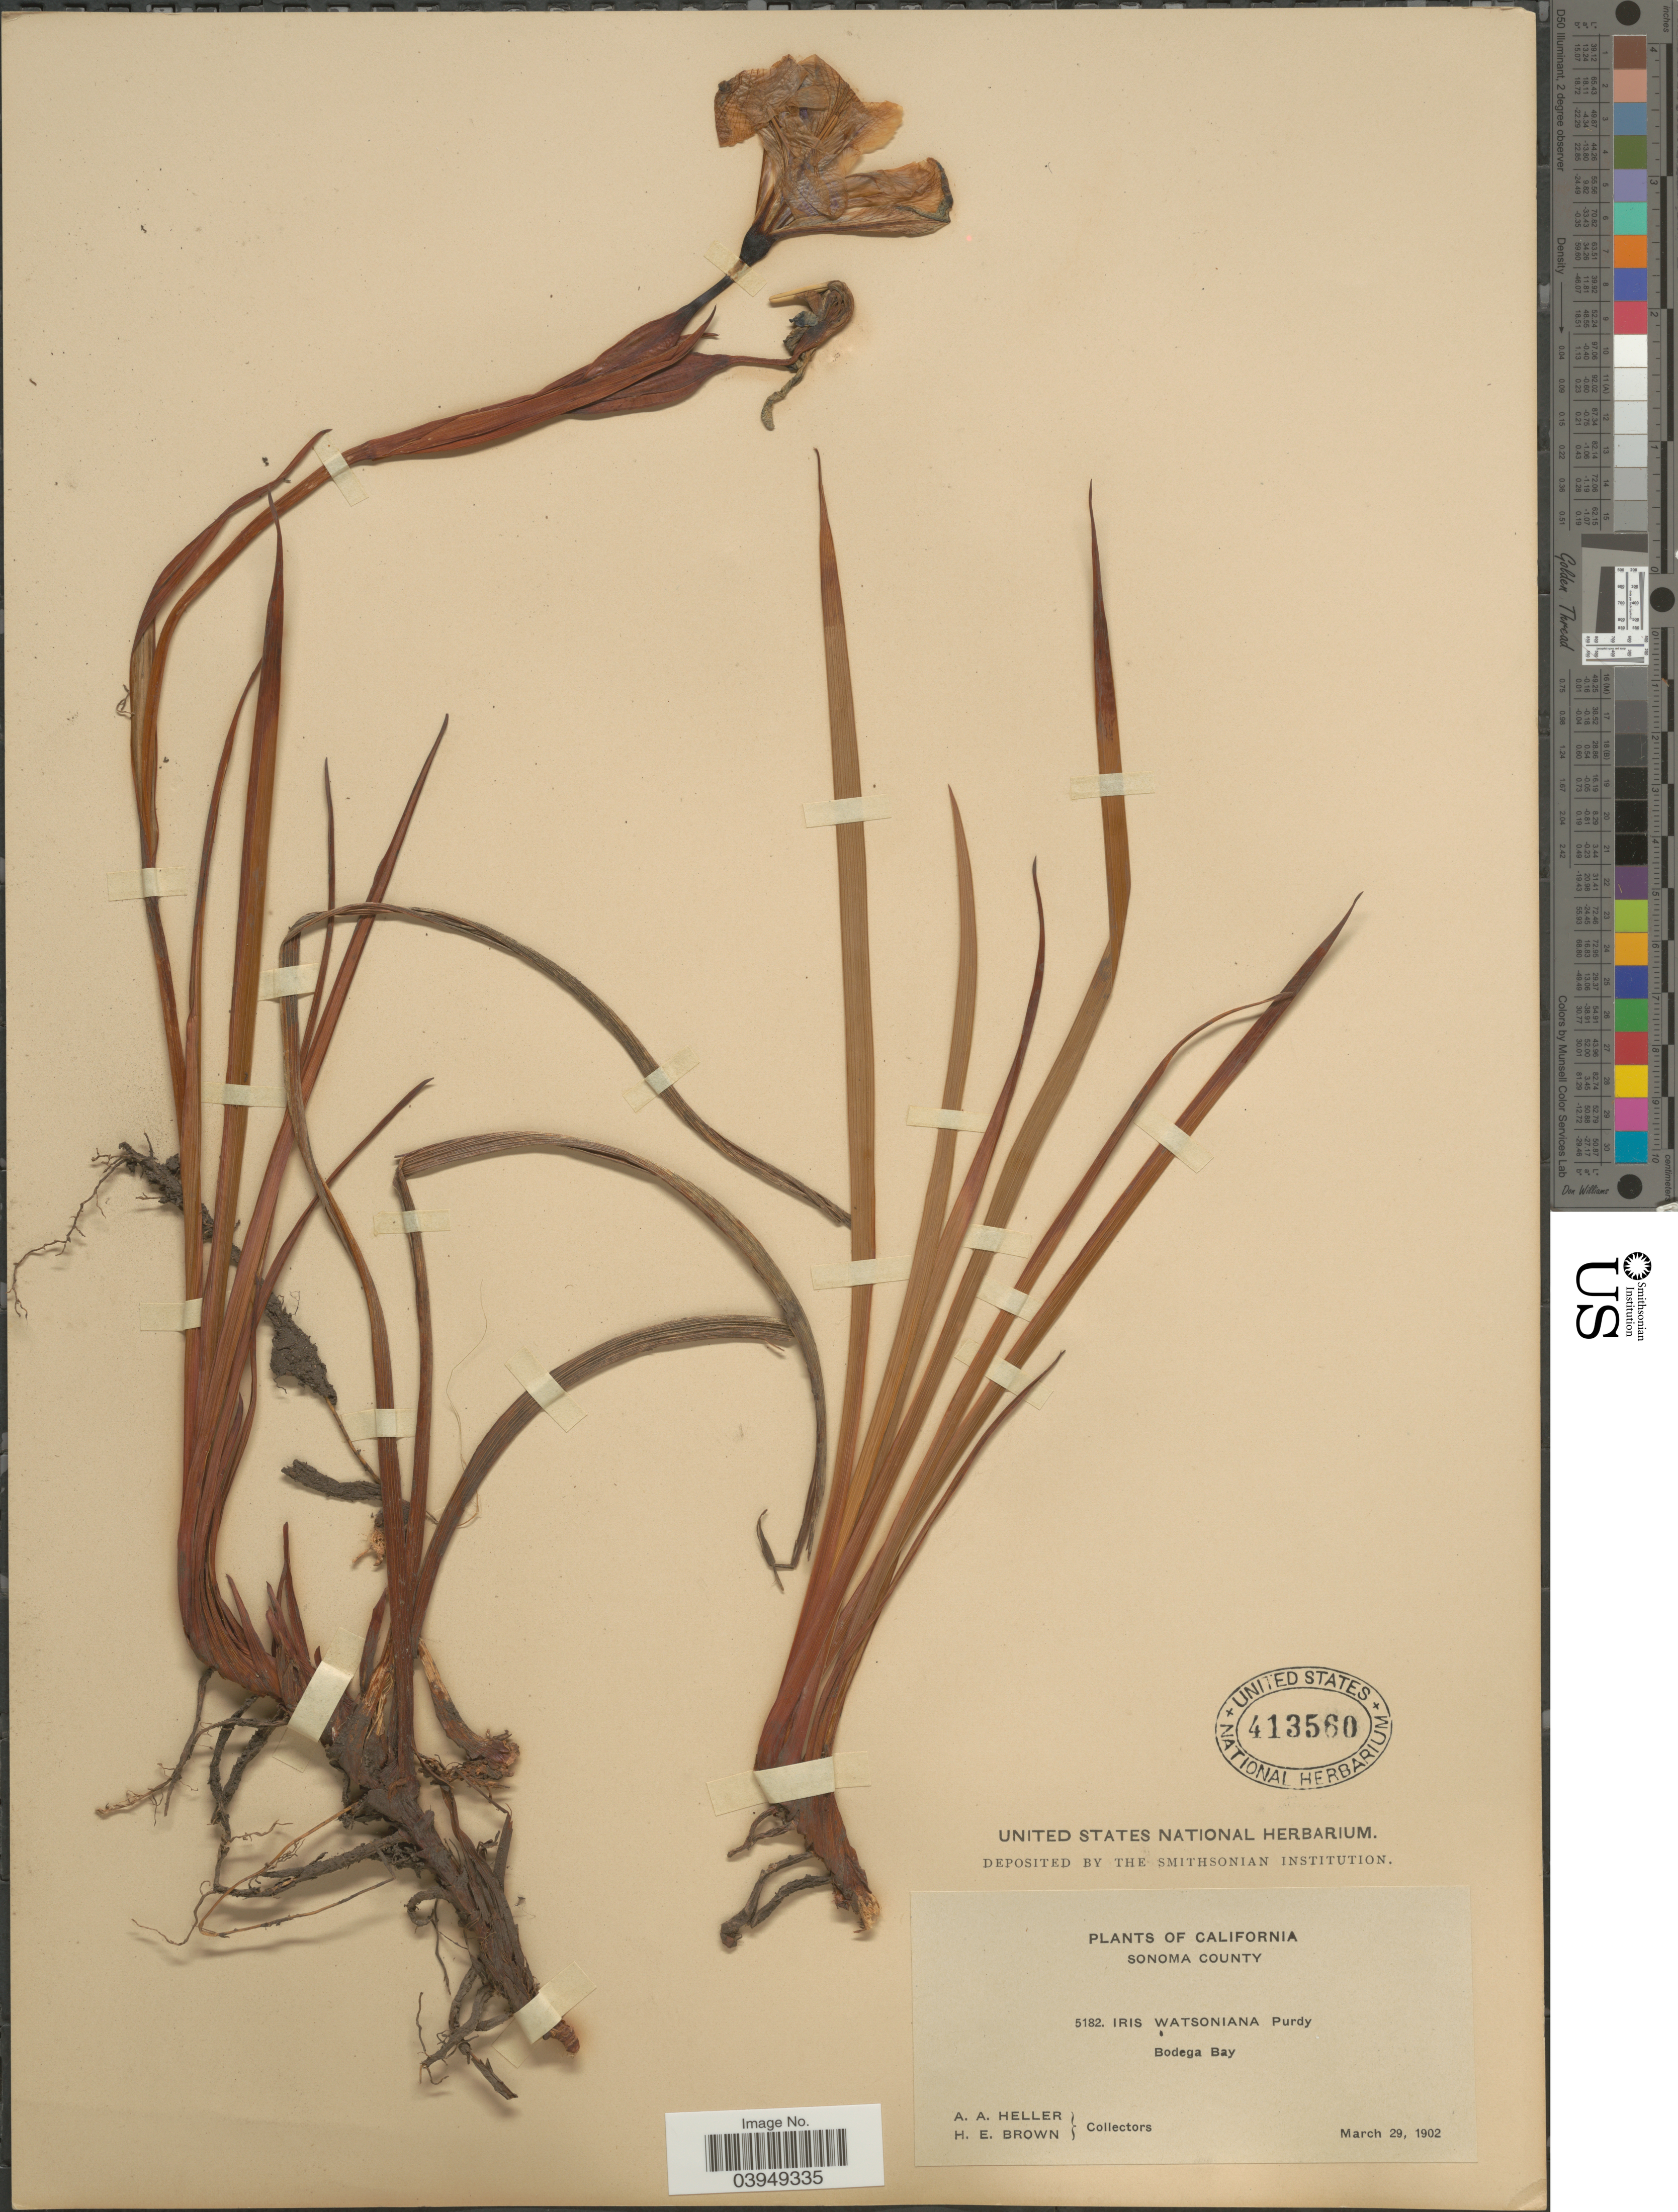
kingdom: Plantae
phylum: Tracheophyta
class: Liliopsida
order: Asparagales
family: Iridaceae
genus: Iris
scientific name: Iris watsoniana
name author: Purdy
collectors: A. A. Heller & H. E. Brown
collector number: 5182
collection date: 1902-03-29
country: United States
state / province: California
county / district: Sonoma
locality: Sonoma County. Bodega Bay.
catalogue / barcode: US 413560